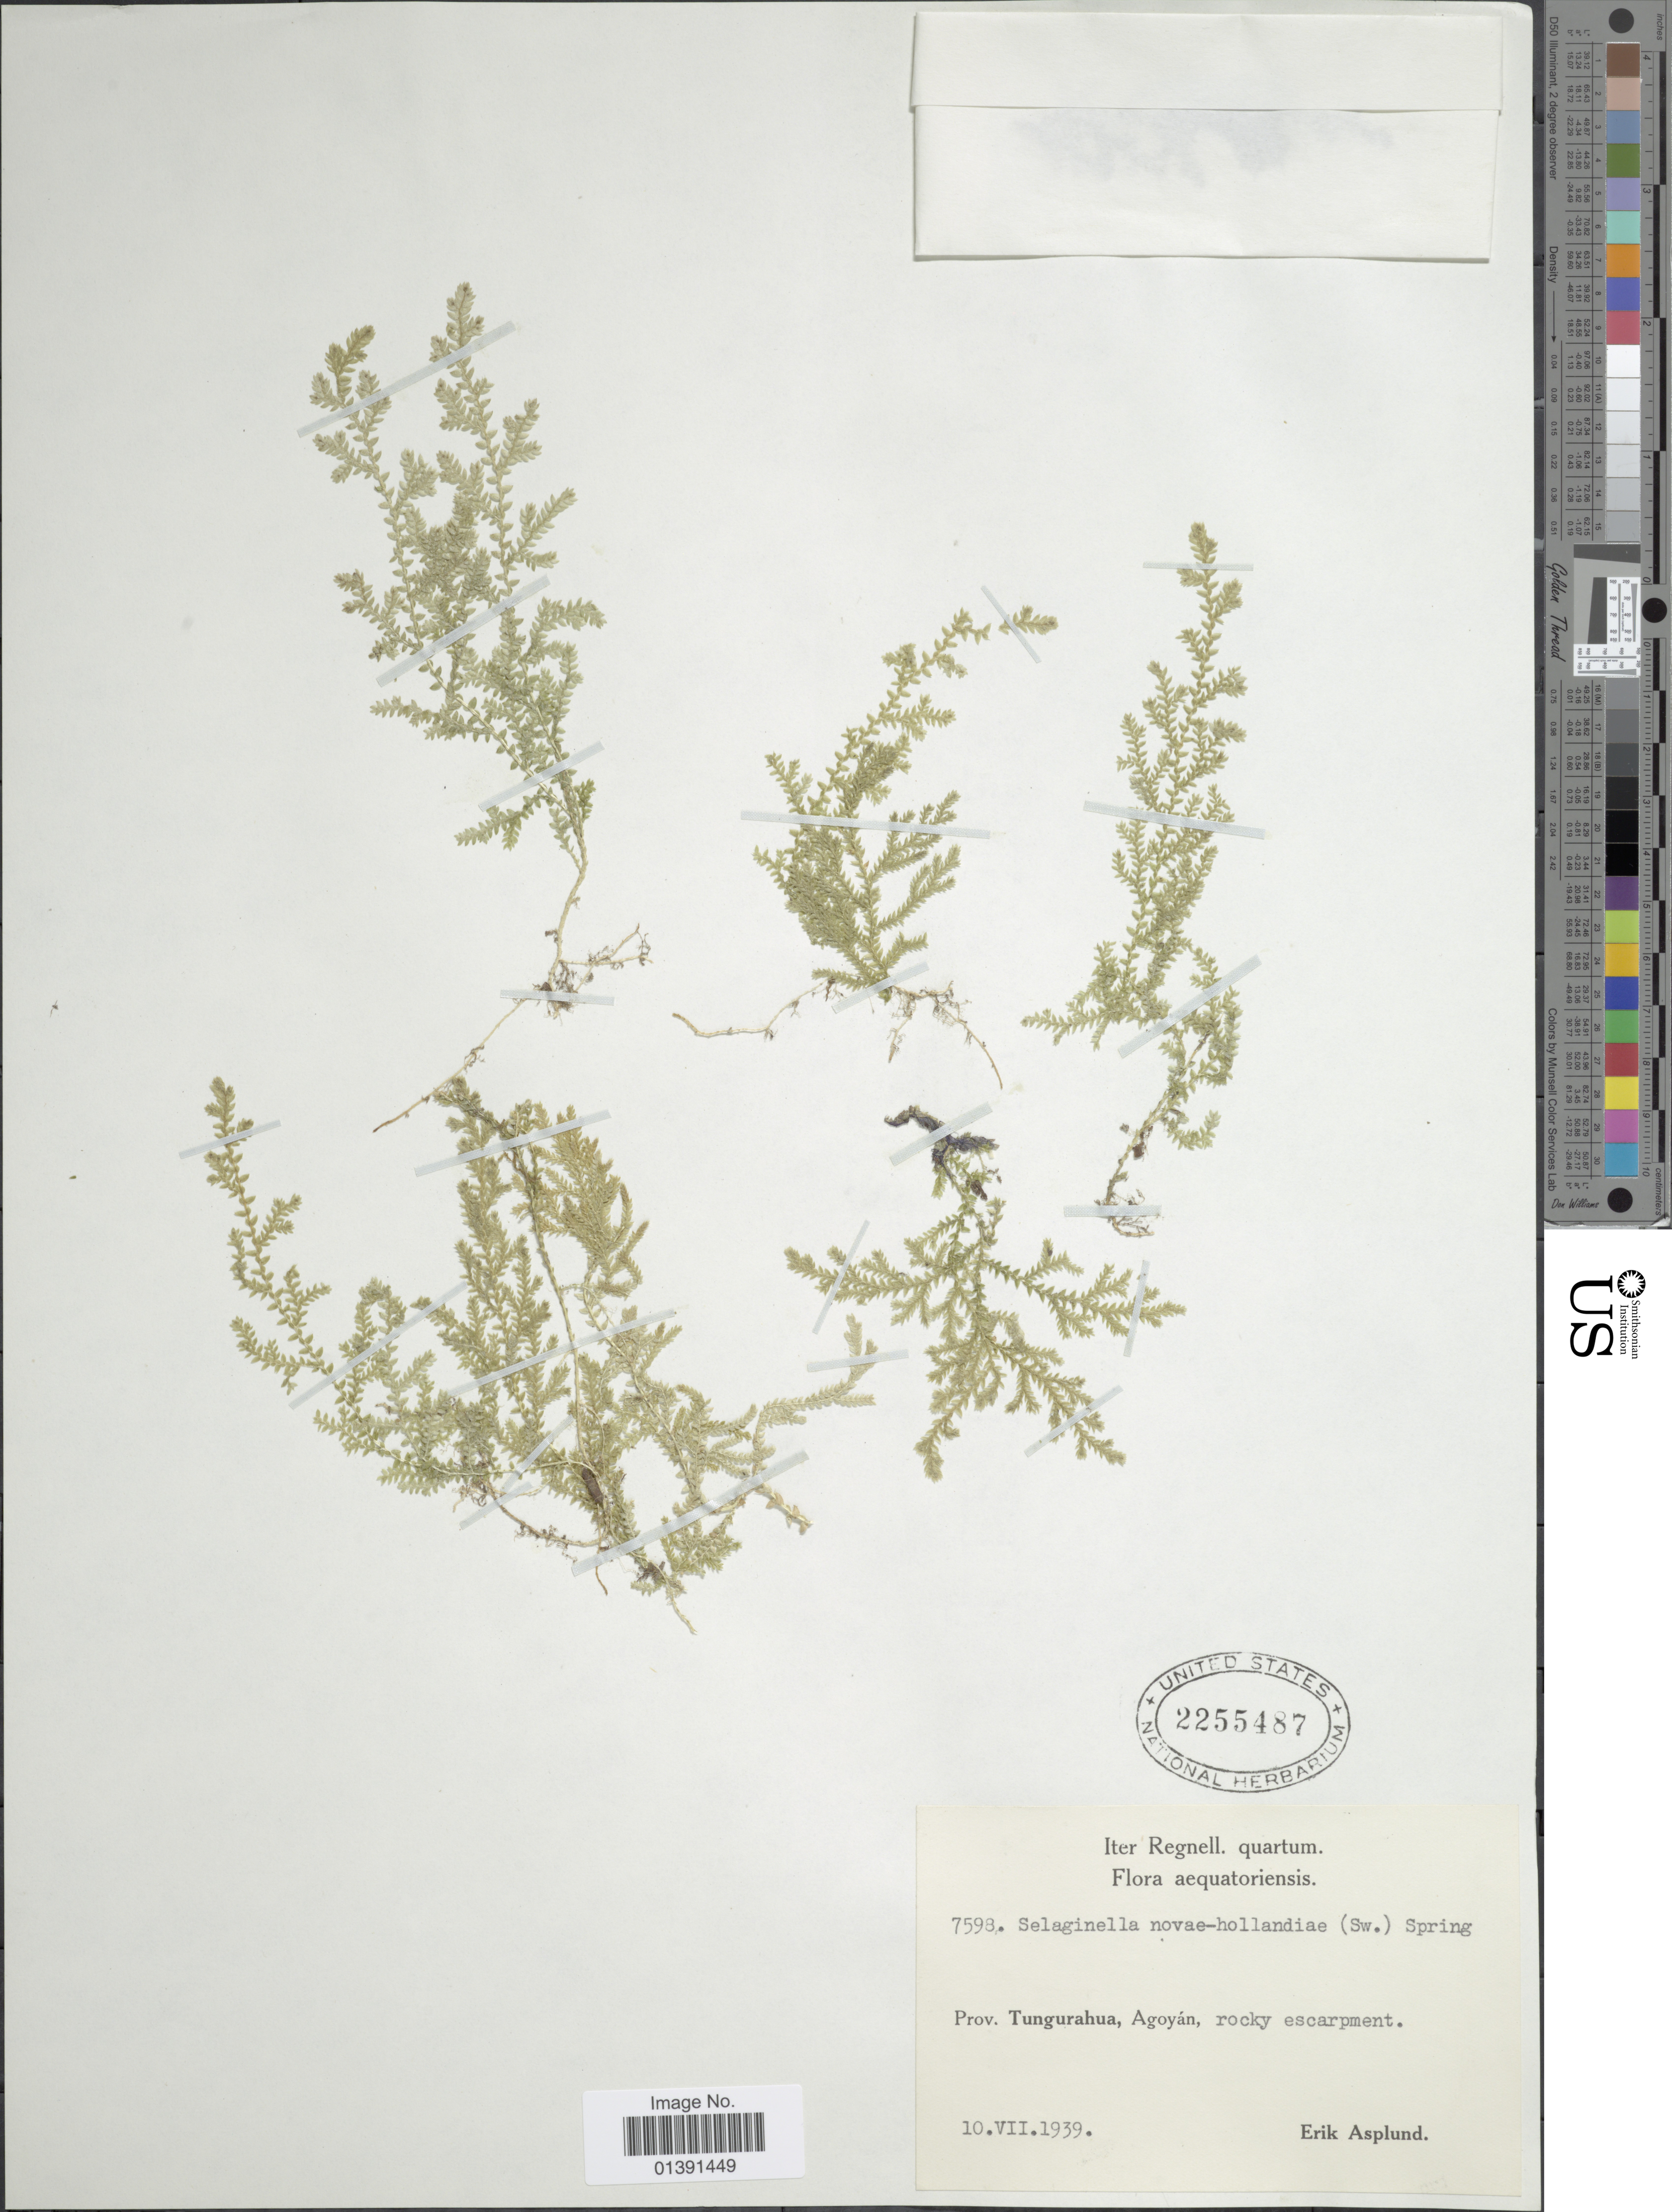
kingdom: Plantae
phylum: Tracheophyta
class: Lycopodiopsida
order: Selaginellales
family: Selaginellaceae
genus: Selaginella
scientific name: Selaginella novae-hollandiae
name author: (Sw.) Spring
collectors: E. Asplund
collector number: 7598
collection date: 1939-07-10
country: Ecuador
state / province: Tungurahua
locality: Aequatoriensis, Agoyán, rocky escarpment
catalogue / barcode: US 2255487